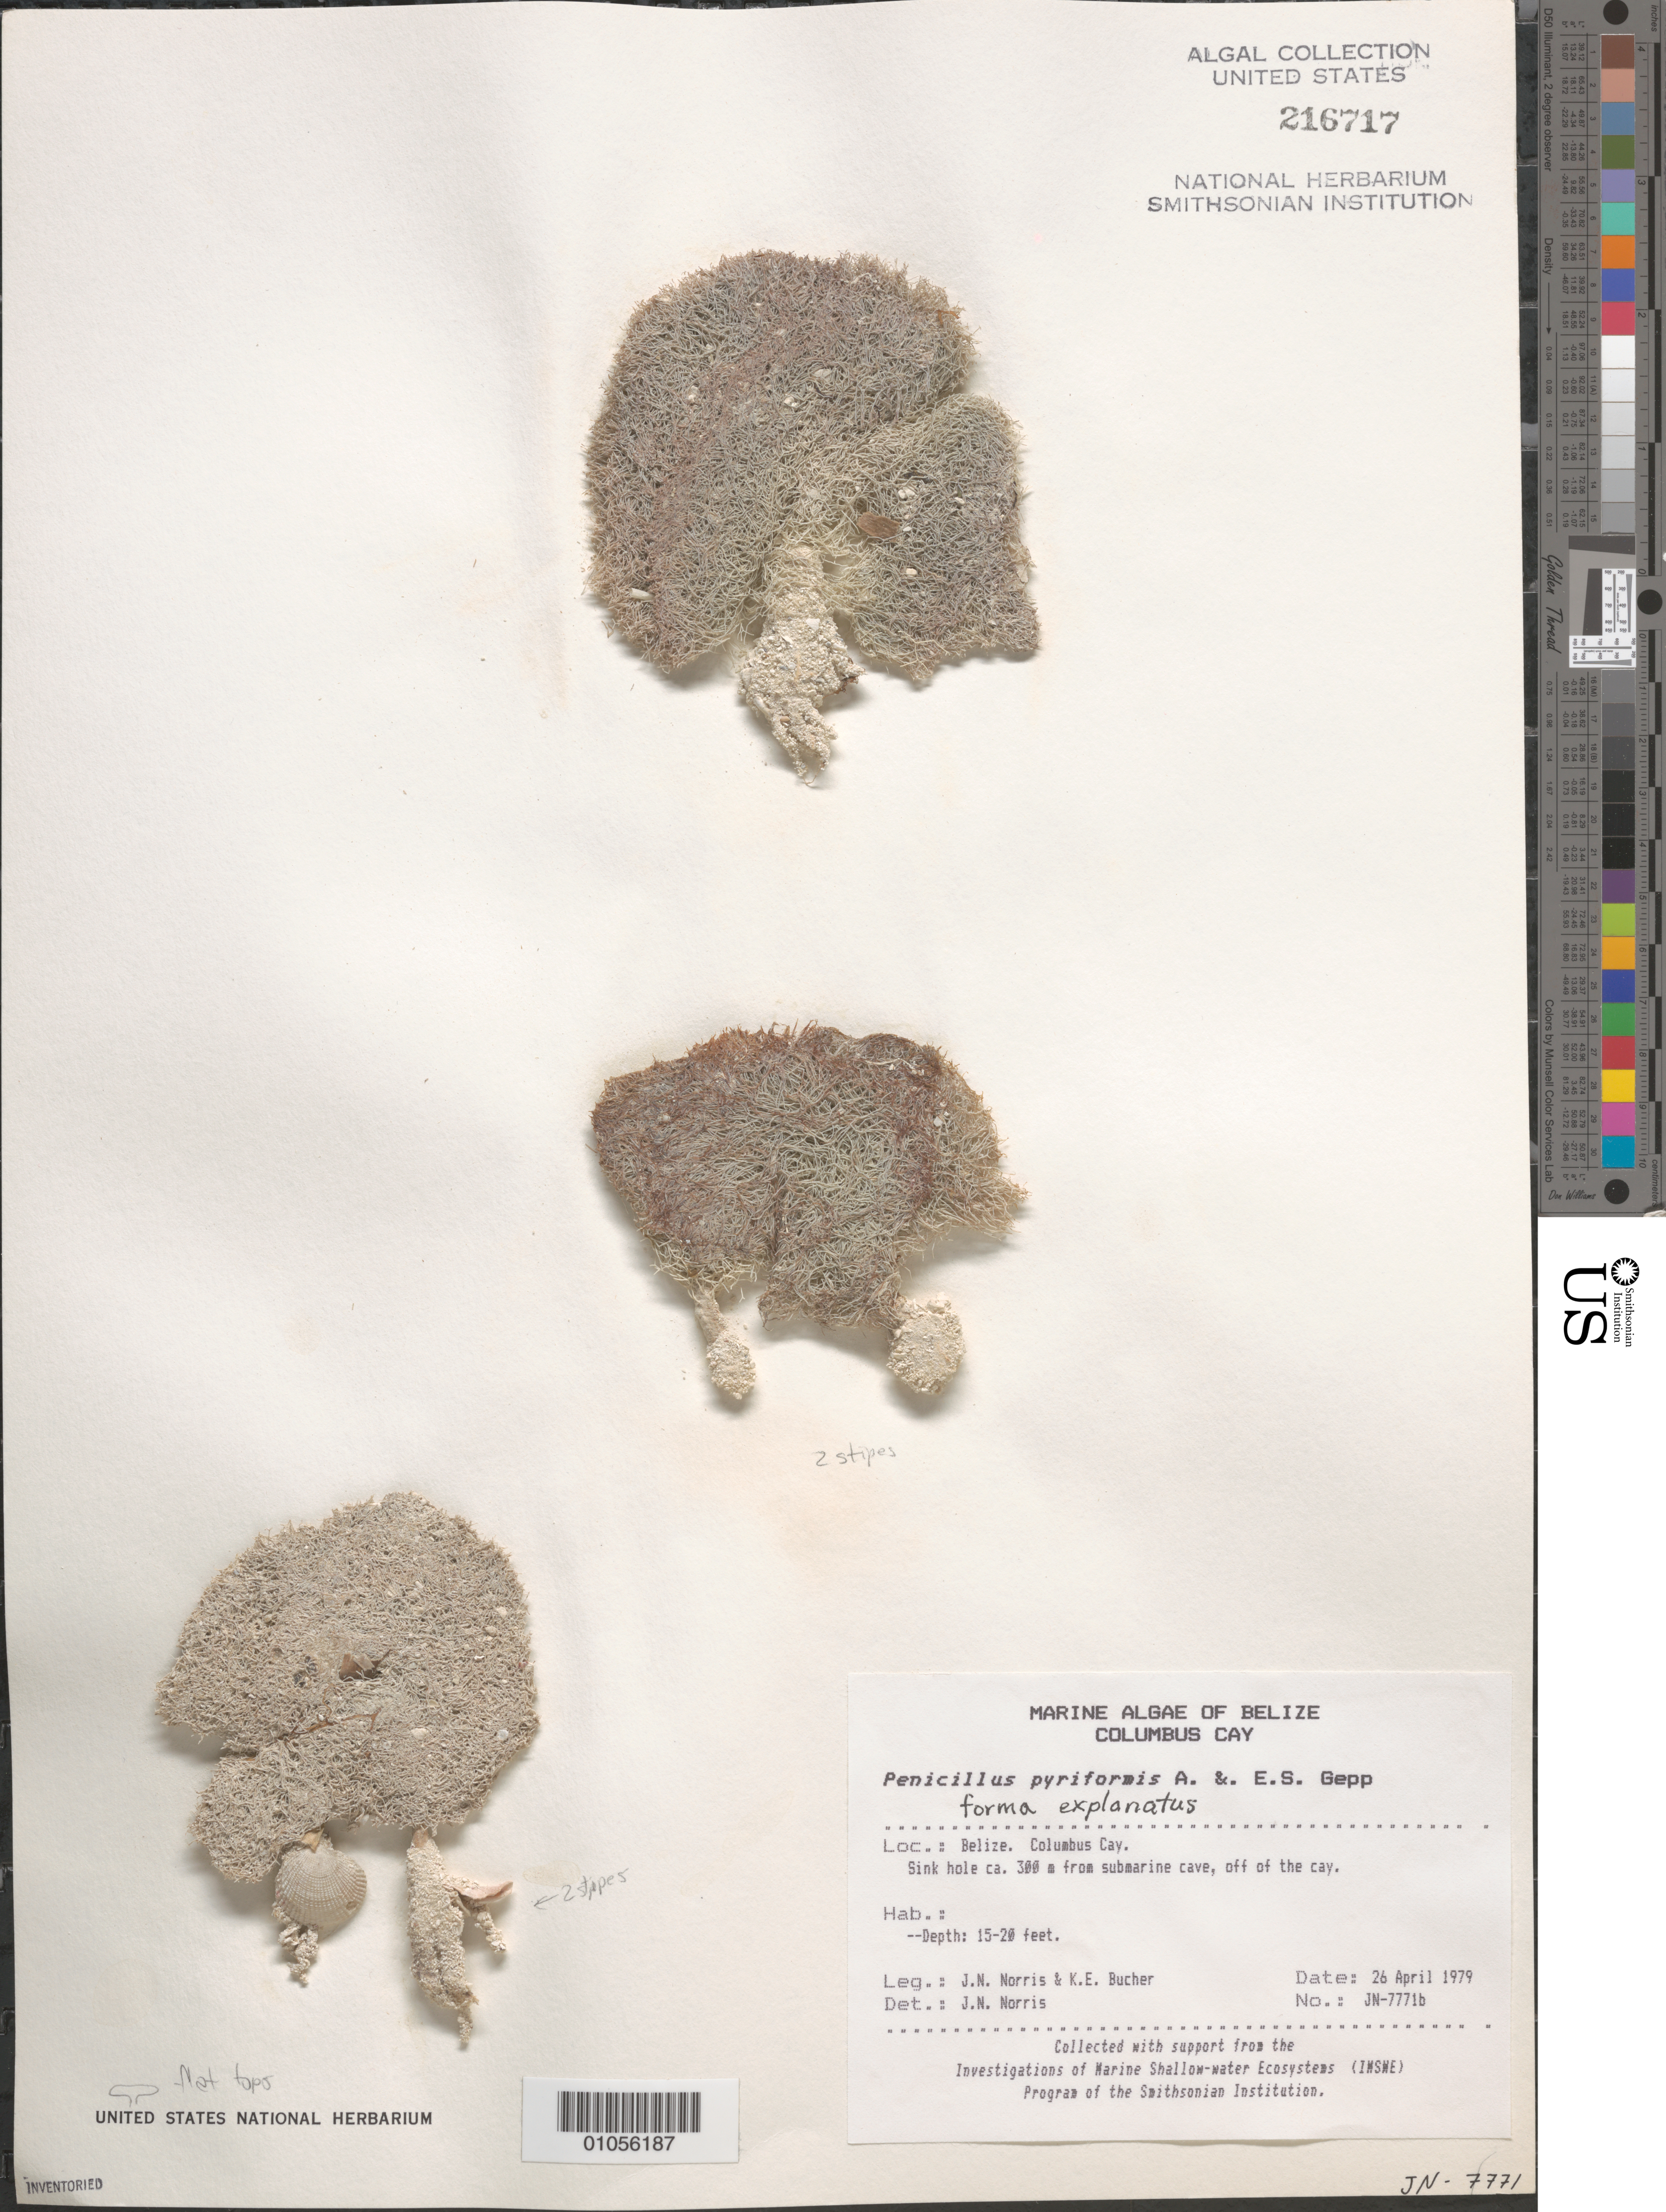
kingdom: Plantae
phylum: Chlorophyta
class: Ulvophyceae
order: Bryopsidales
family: Udoteaceae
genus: Penicillus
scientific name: Penicillus pyriformis f. explanatus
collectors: J. N. Norris & K. E. Bucher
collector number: JN-7771B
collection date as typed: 26 Apr 1979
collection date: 1979-04-26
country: Belize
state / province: Stann Creek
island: Columbus Cay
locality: Sink hole ca. 300 m from submarine cave, off of the cay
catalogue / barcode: US 216717